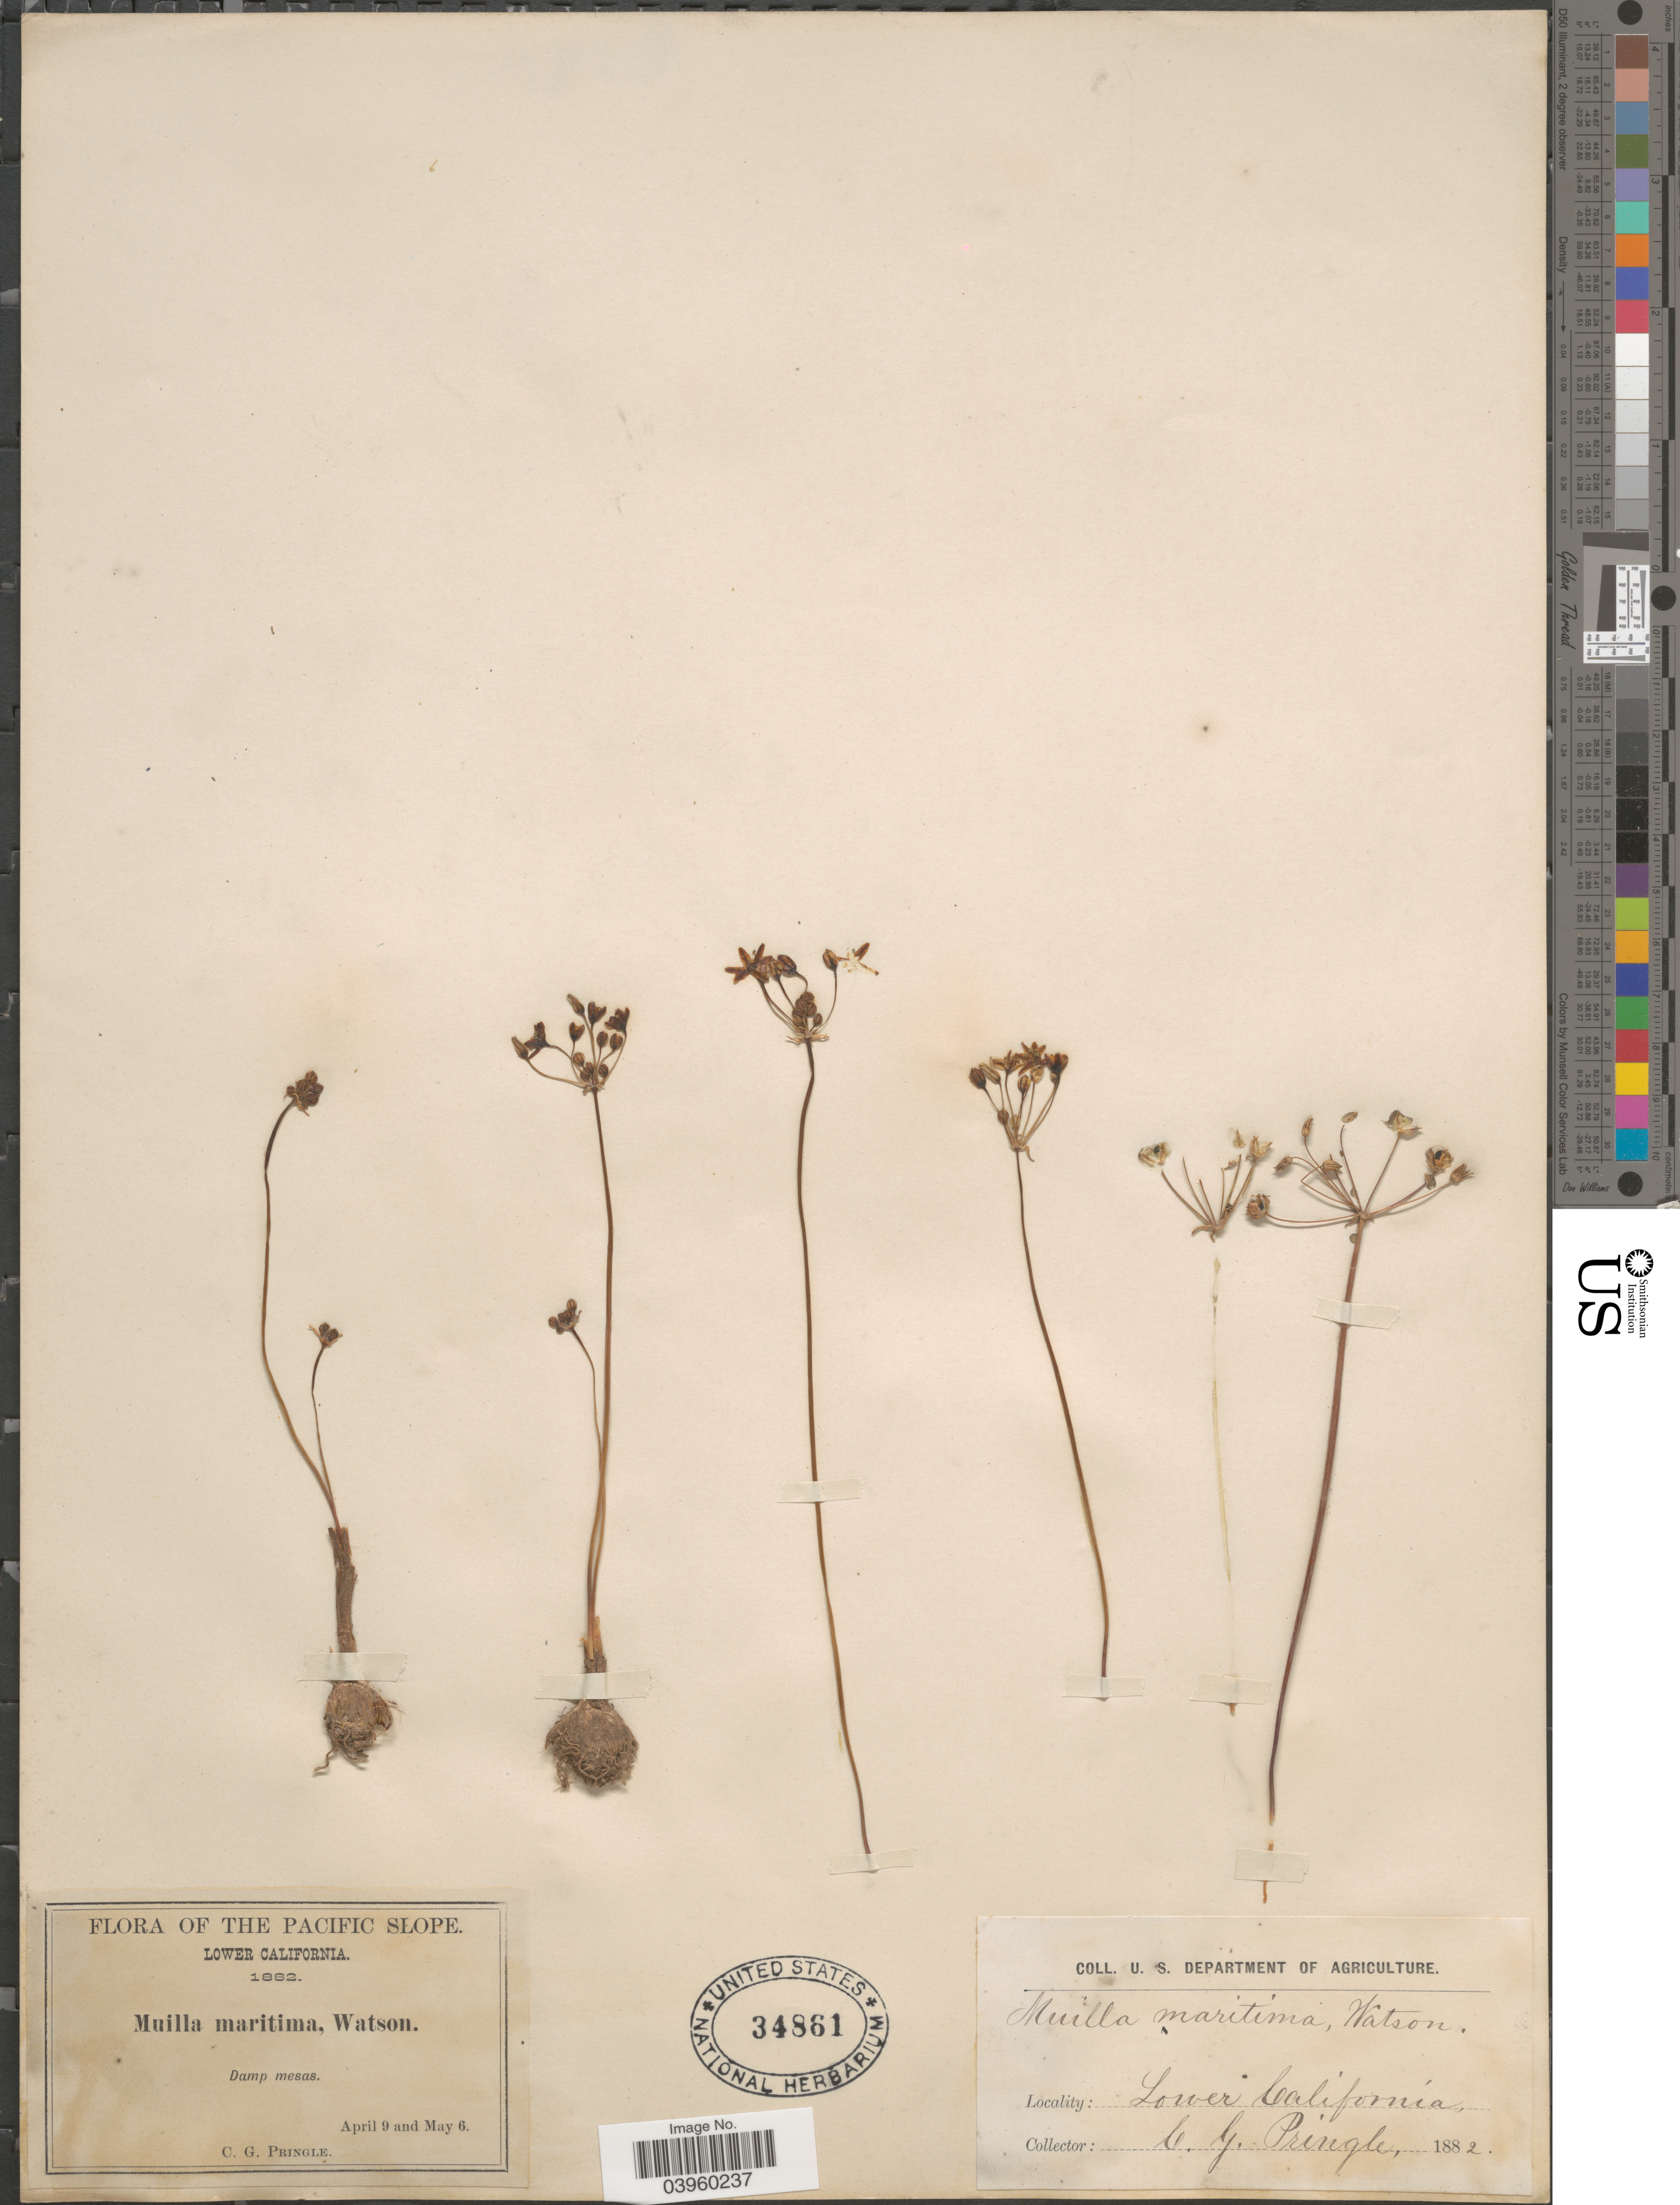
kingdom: Plantae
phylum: Tracheophyta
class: Liliopsida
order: Asparagales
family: Asparagaceae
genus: Muilla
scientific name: Muilla maritima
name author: (Torr.) S. Watson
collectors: C. G. Pringle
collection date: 1882-04-09/1882-05-06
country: Mexico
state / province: Baja California Norte / Baja California Sur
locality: The Pacific Slope. Lower California. Damp mesas.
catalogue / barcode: US 34861